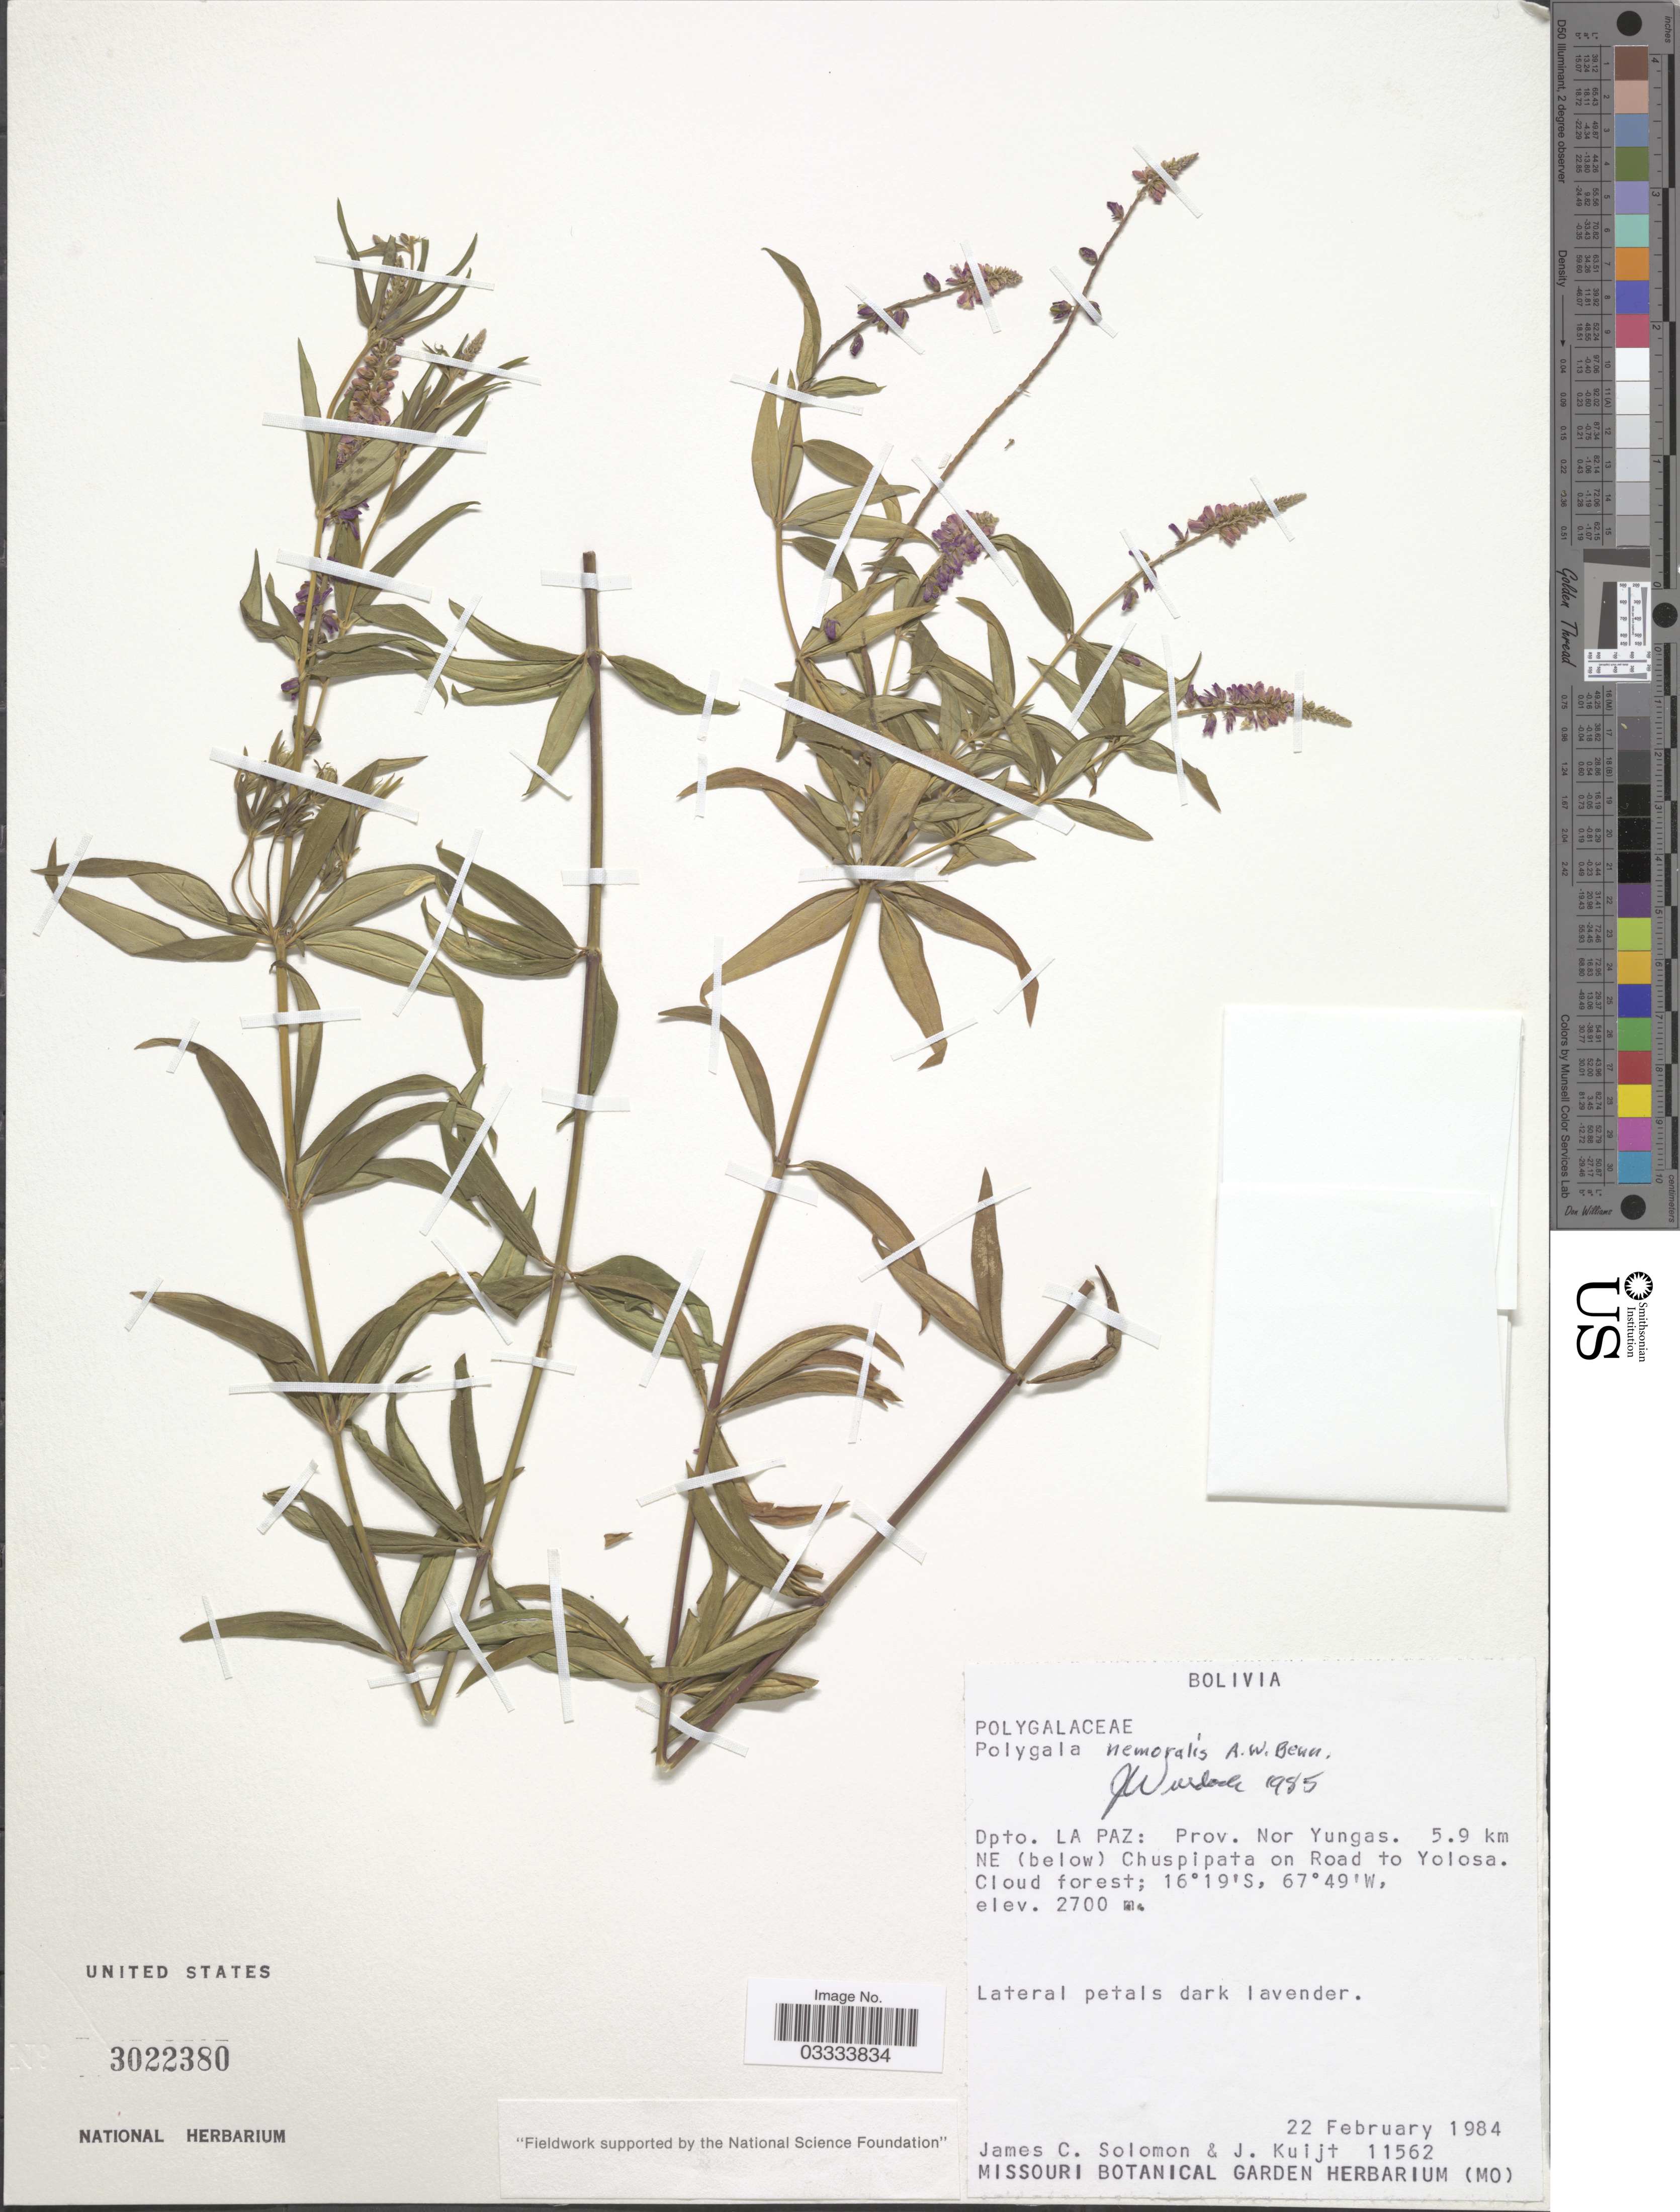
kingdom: Plantae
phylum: Tracheophyta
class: Magnoliopsida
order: Fabales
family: Polygalaceae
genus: Polygala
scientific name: Polygala nemoralis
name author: A.W. Benn.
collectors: J. C. Solomon & J. Kuijt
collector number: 11562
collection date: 1984-02-22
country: Bolivia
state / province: La Paz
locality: Dpto. La Paz: Prov. Nor Yungas. 5.9 km NE (below) Chuspipata on Road to Yolosa.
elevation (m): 2700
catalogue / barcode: US 3022380